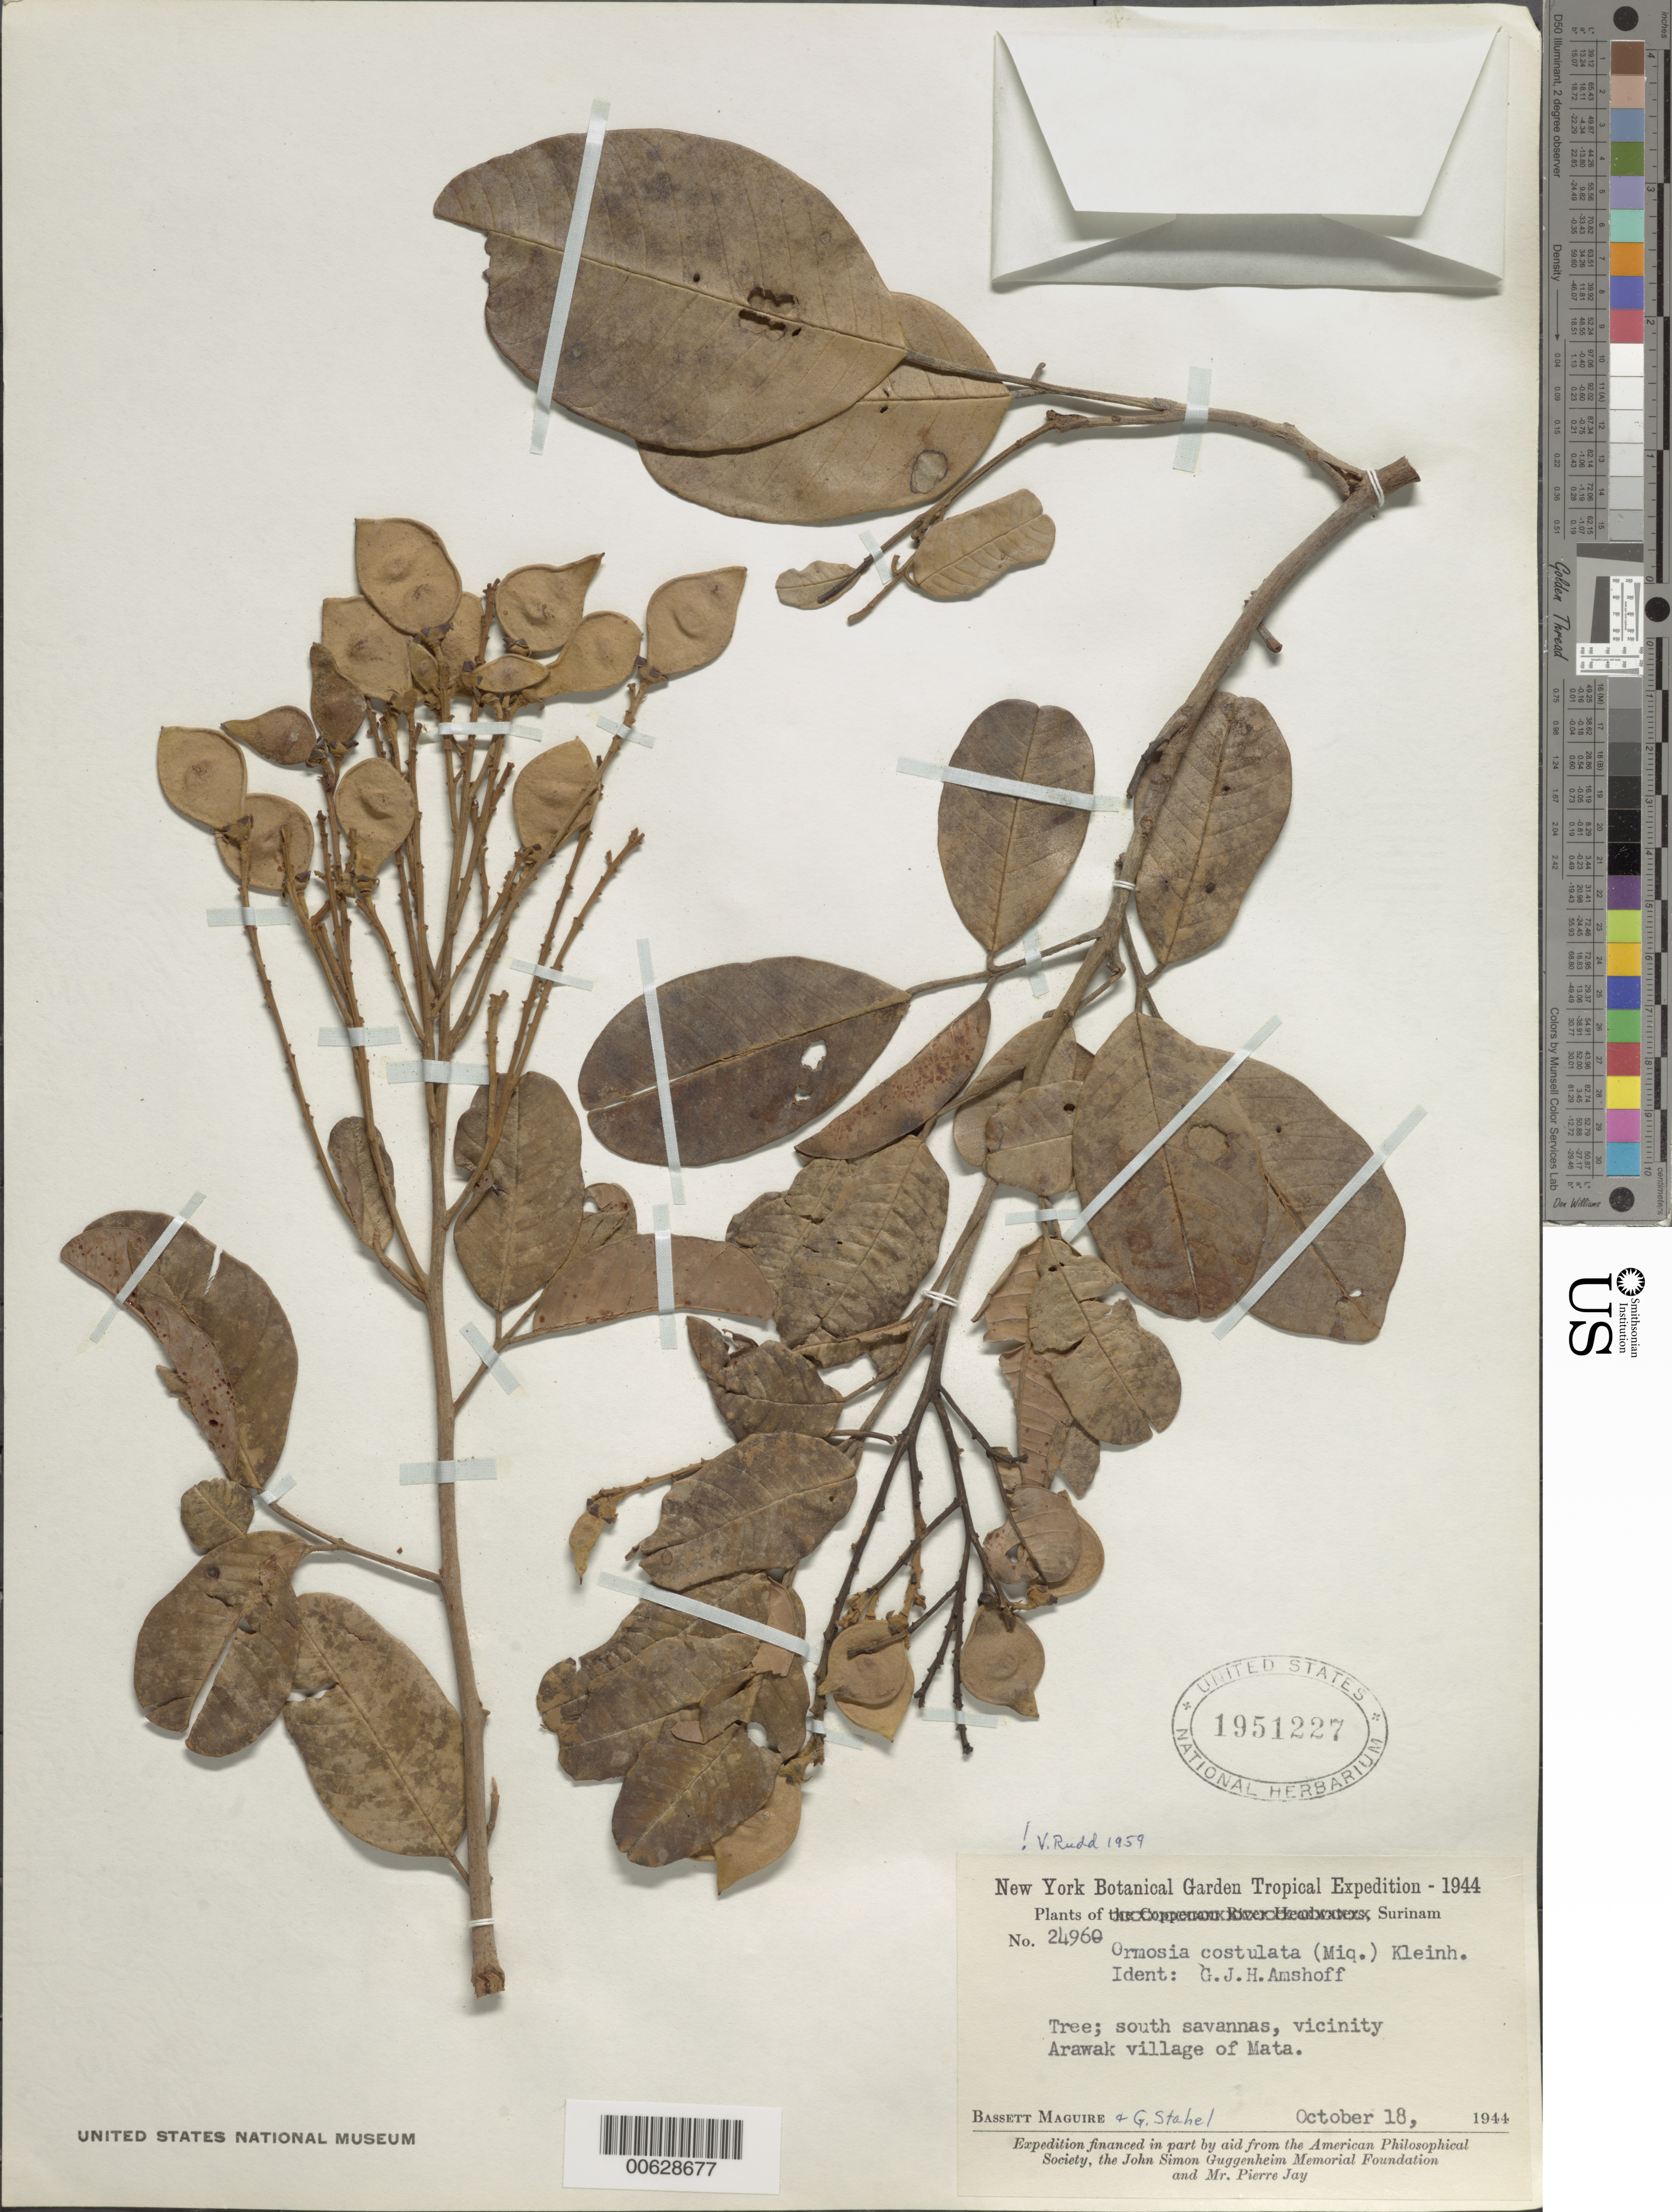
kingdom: Plantae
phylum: Tracheophyta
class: Magnoliopsida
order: Fabales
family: Fabaceae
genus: Ormosia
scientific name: Ormosia costulata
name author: (Miq.) Kleinhoonte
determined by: Rudd, V. E.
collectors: B. Maguire & G. Stahel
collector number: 24960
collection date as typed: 18-Oct-44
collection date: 1944-10-18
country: Suriname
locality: Zanderij I., Mata vic., Arawak village of Mata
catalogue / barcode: US 1951227